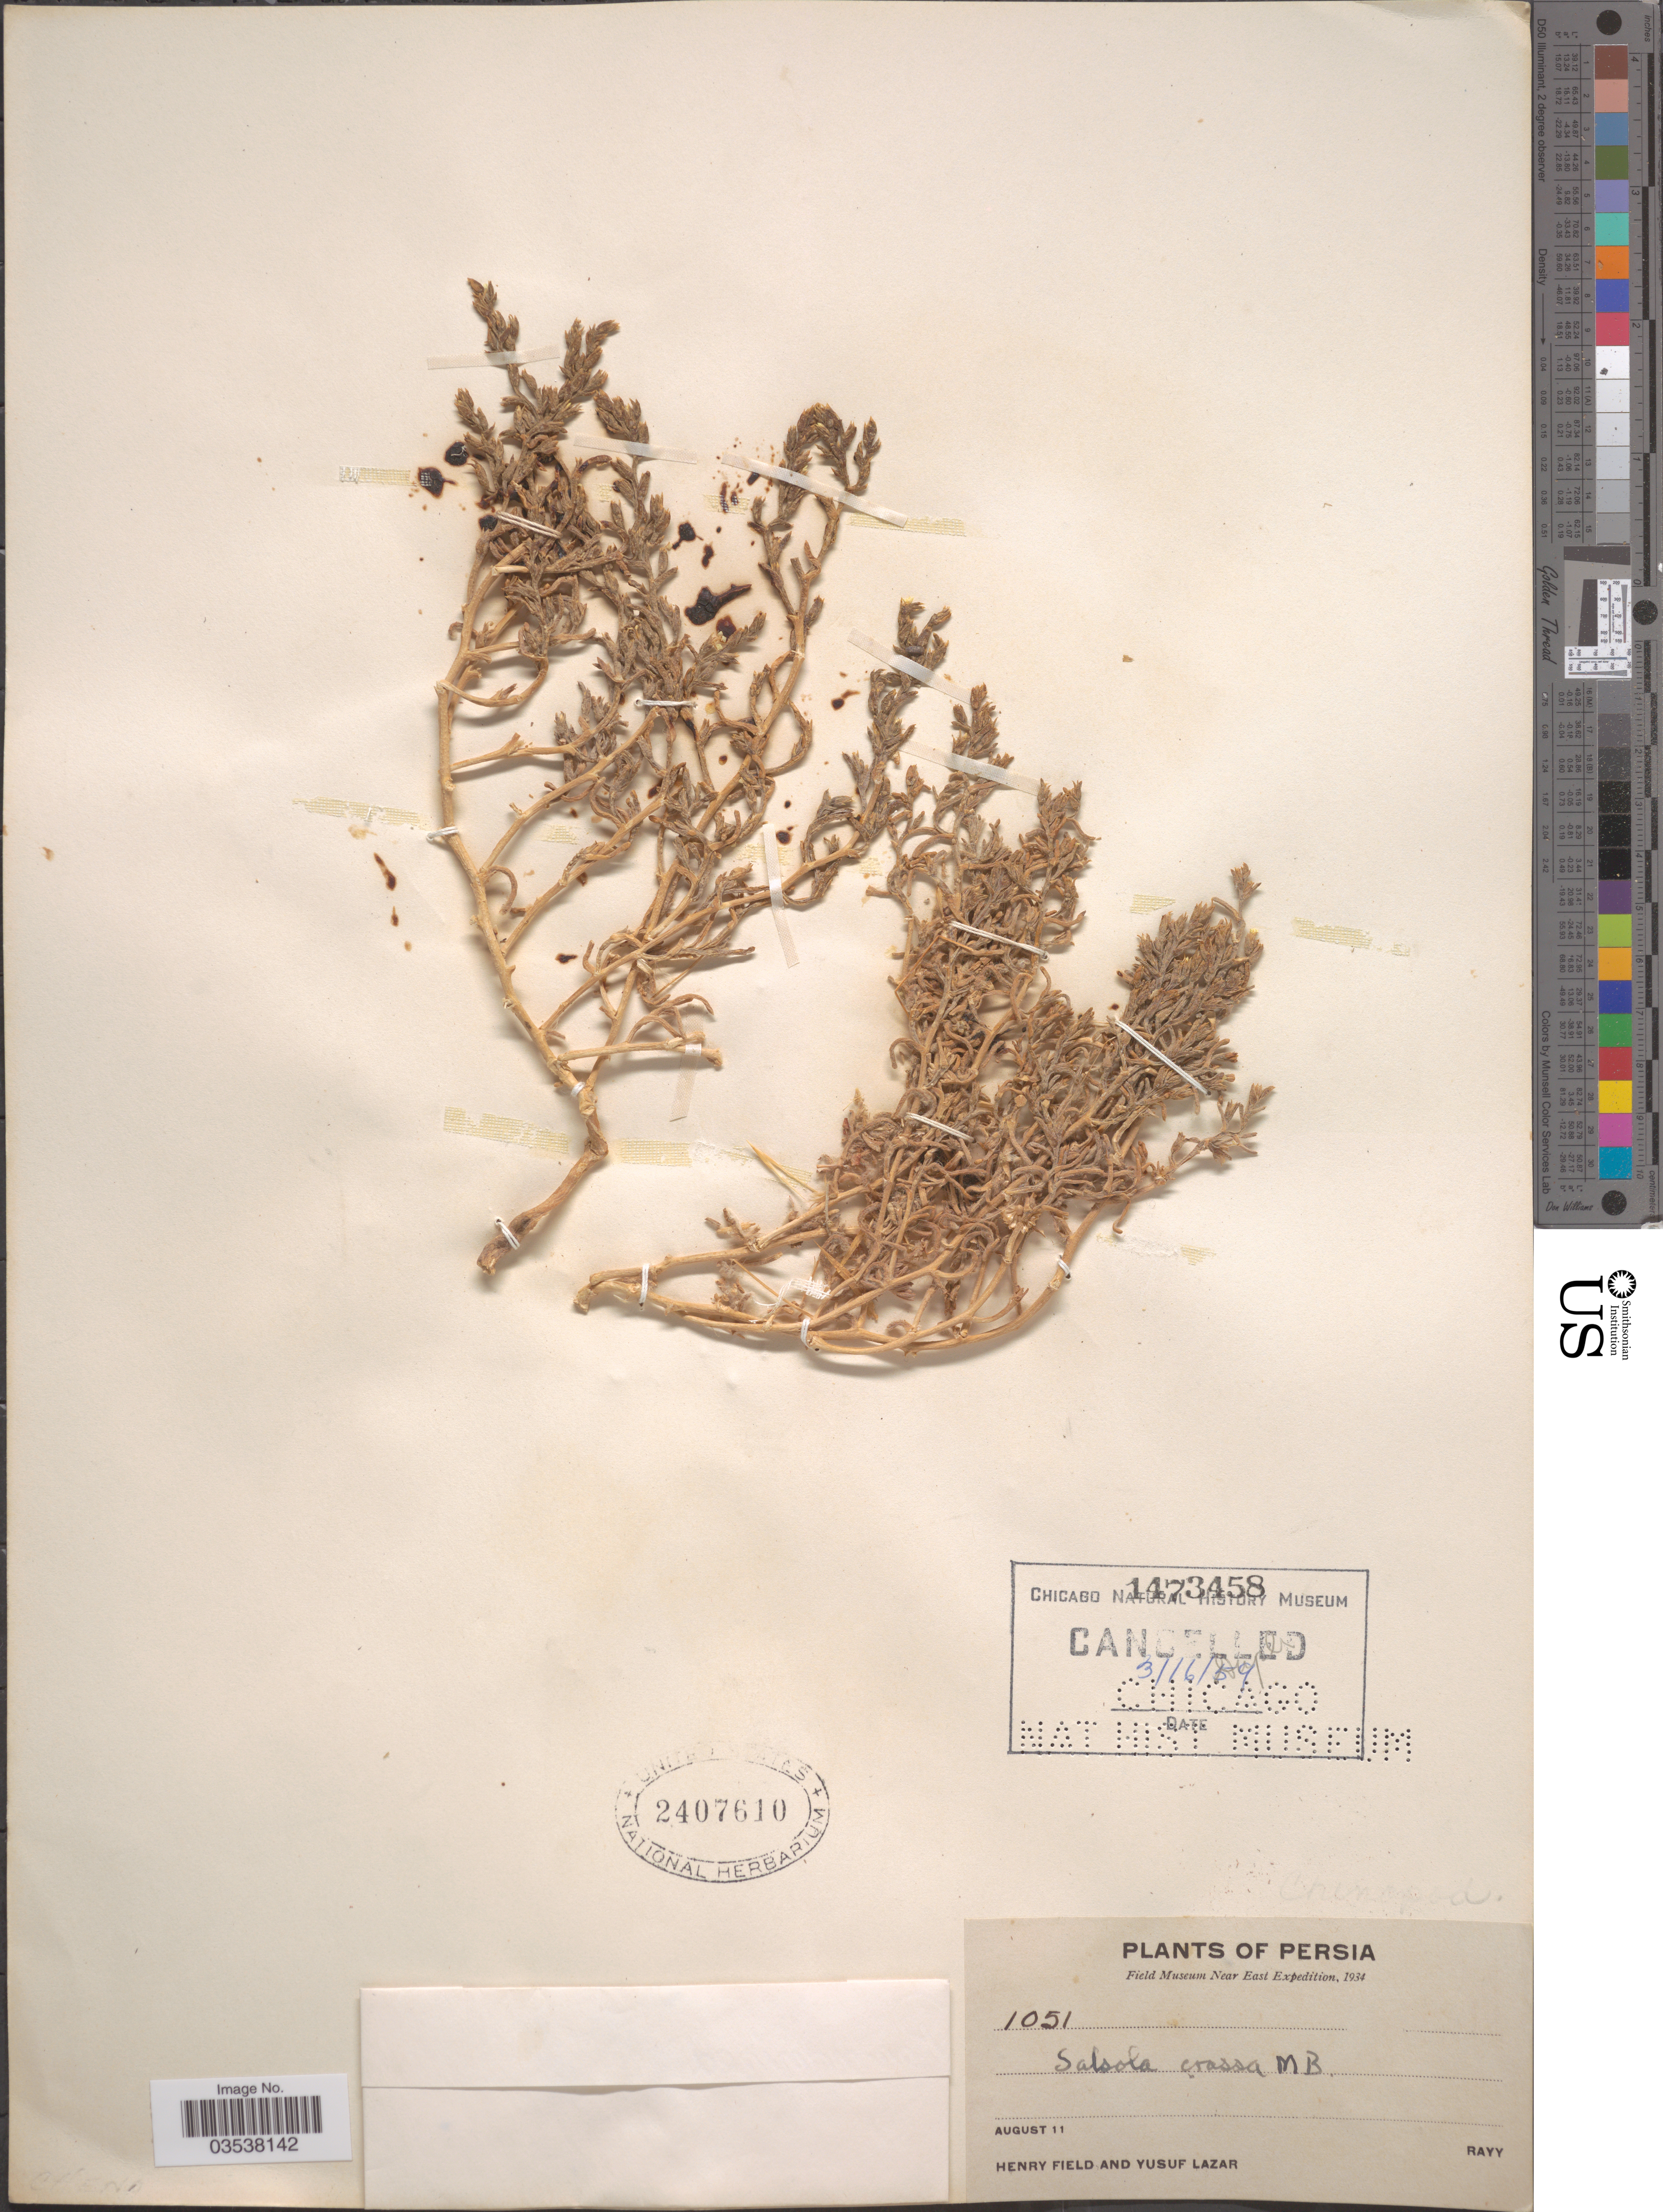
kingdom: Plantae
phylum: Tracheophyta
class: Magnoliopsida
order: Caryophyllales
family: Amaranthaceae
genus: Climacoptera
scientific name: Climacoptera longipistillata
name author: Botsch.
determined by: Strong, Mark T., (BOT), Smithsonian Institution - National Museum of Natural History (UNITED STATES)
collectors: H. Field & Y. Lazar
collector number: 1051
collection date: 1934-08-11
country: Iran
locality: Persia. Rayy.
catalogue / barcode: US 2407610